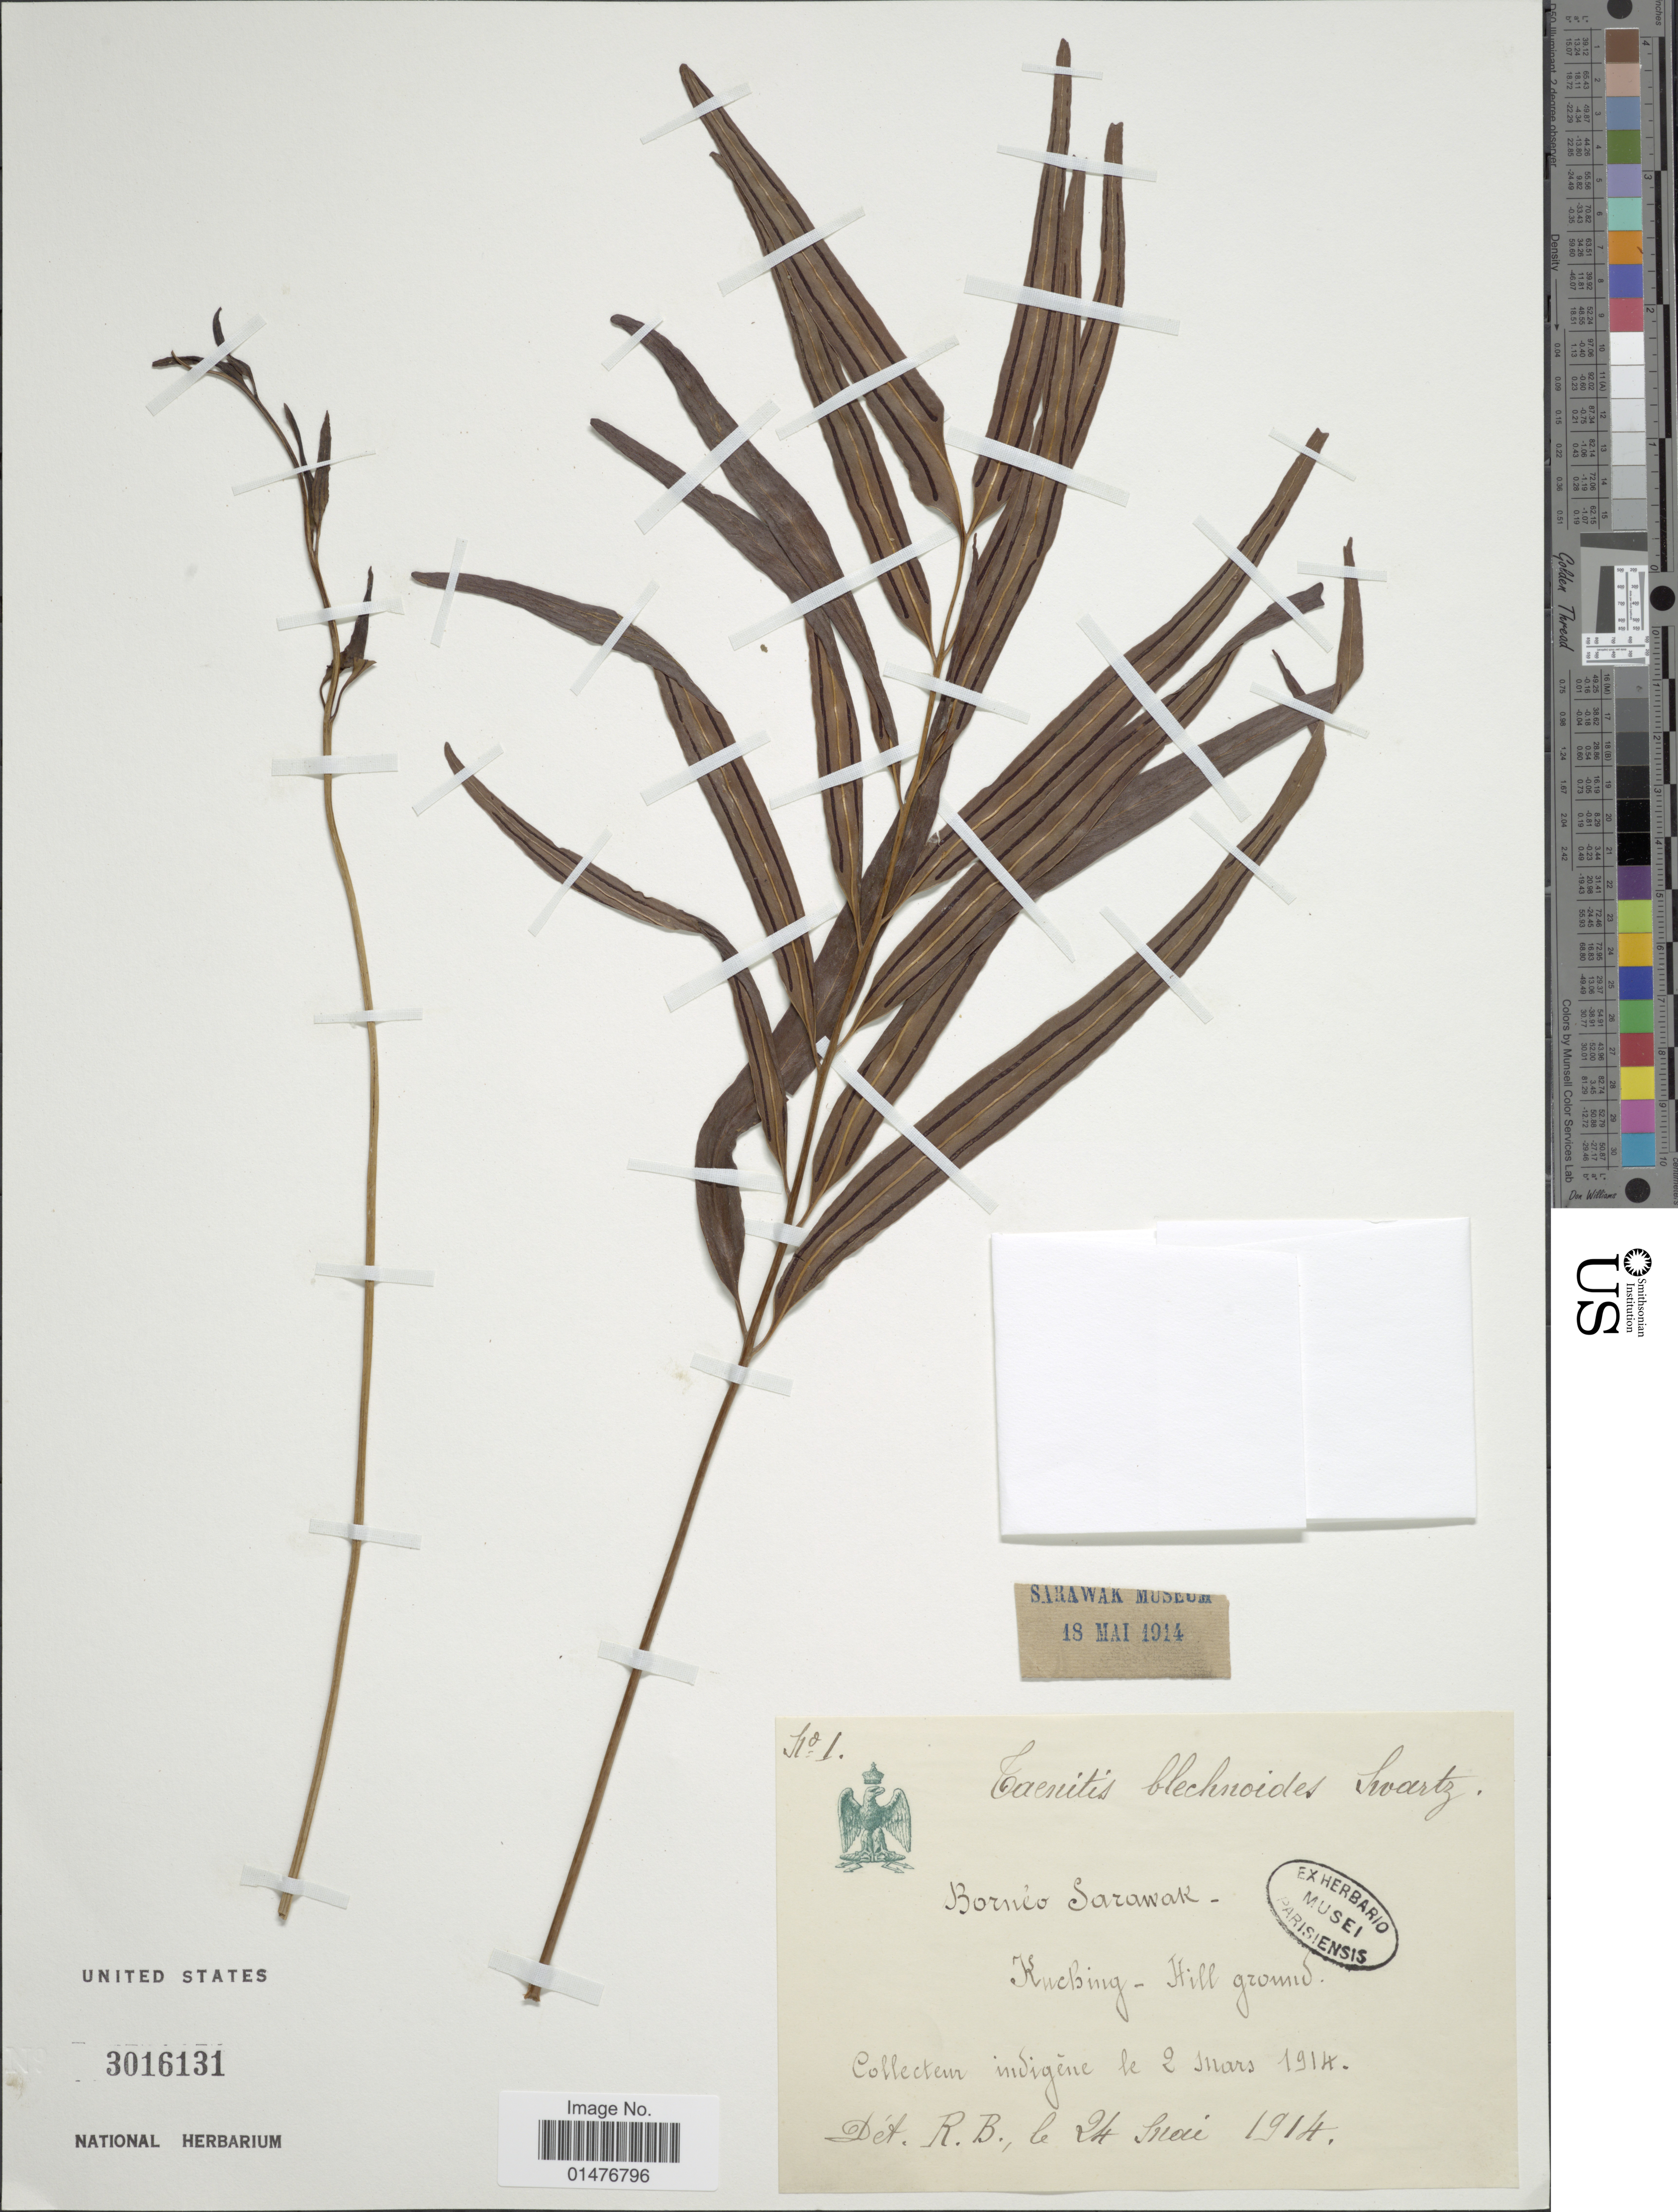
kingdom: Plantae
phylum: Tracheophyta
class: Polypodiopsida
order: Polypodiales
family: Pteridaceae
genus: Taenitis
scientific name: Taenitis blechnoides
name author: (Willd.) Sw.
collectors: ex herb. Mus. Paraensis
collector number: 1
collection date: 1914-03-02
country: Malaysia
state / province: Sarawak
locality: Borneo, Sarawak, Kuching- Hill ground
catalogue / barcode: US 3016131